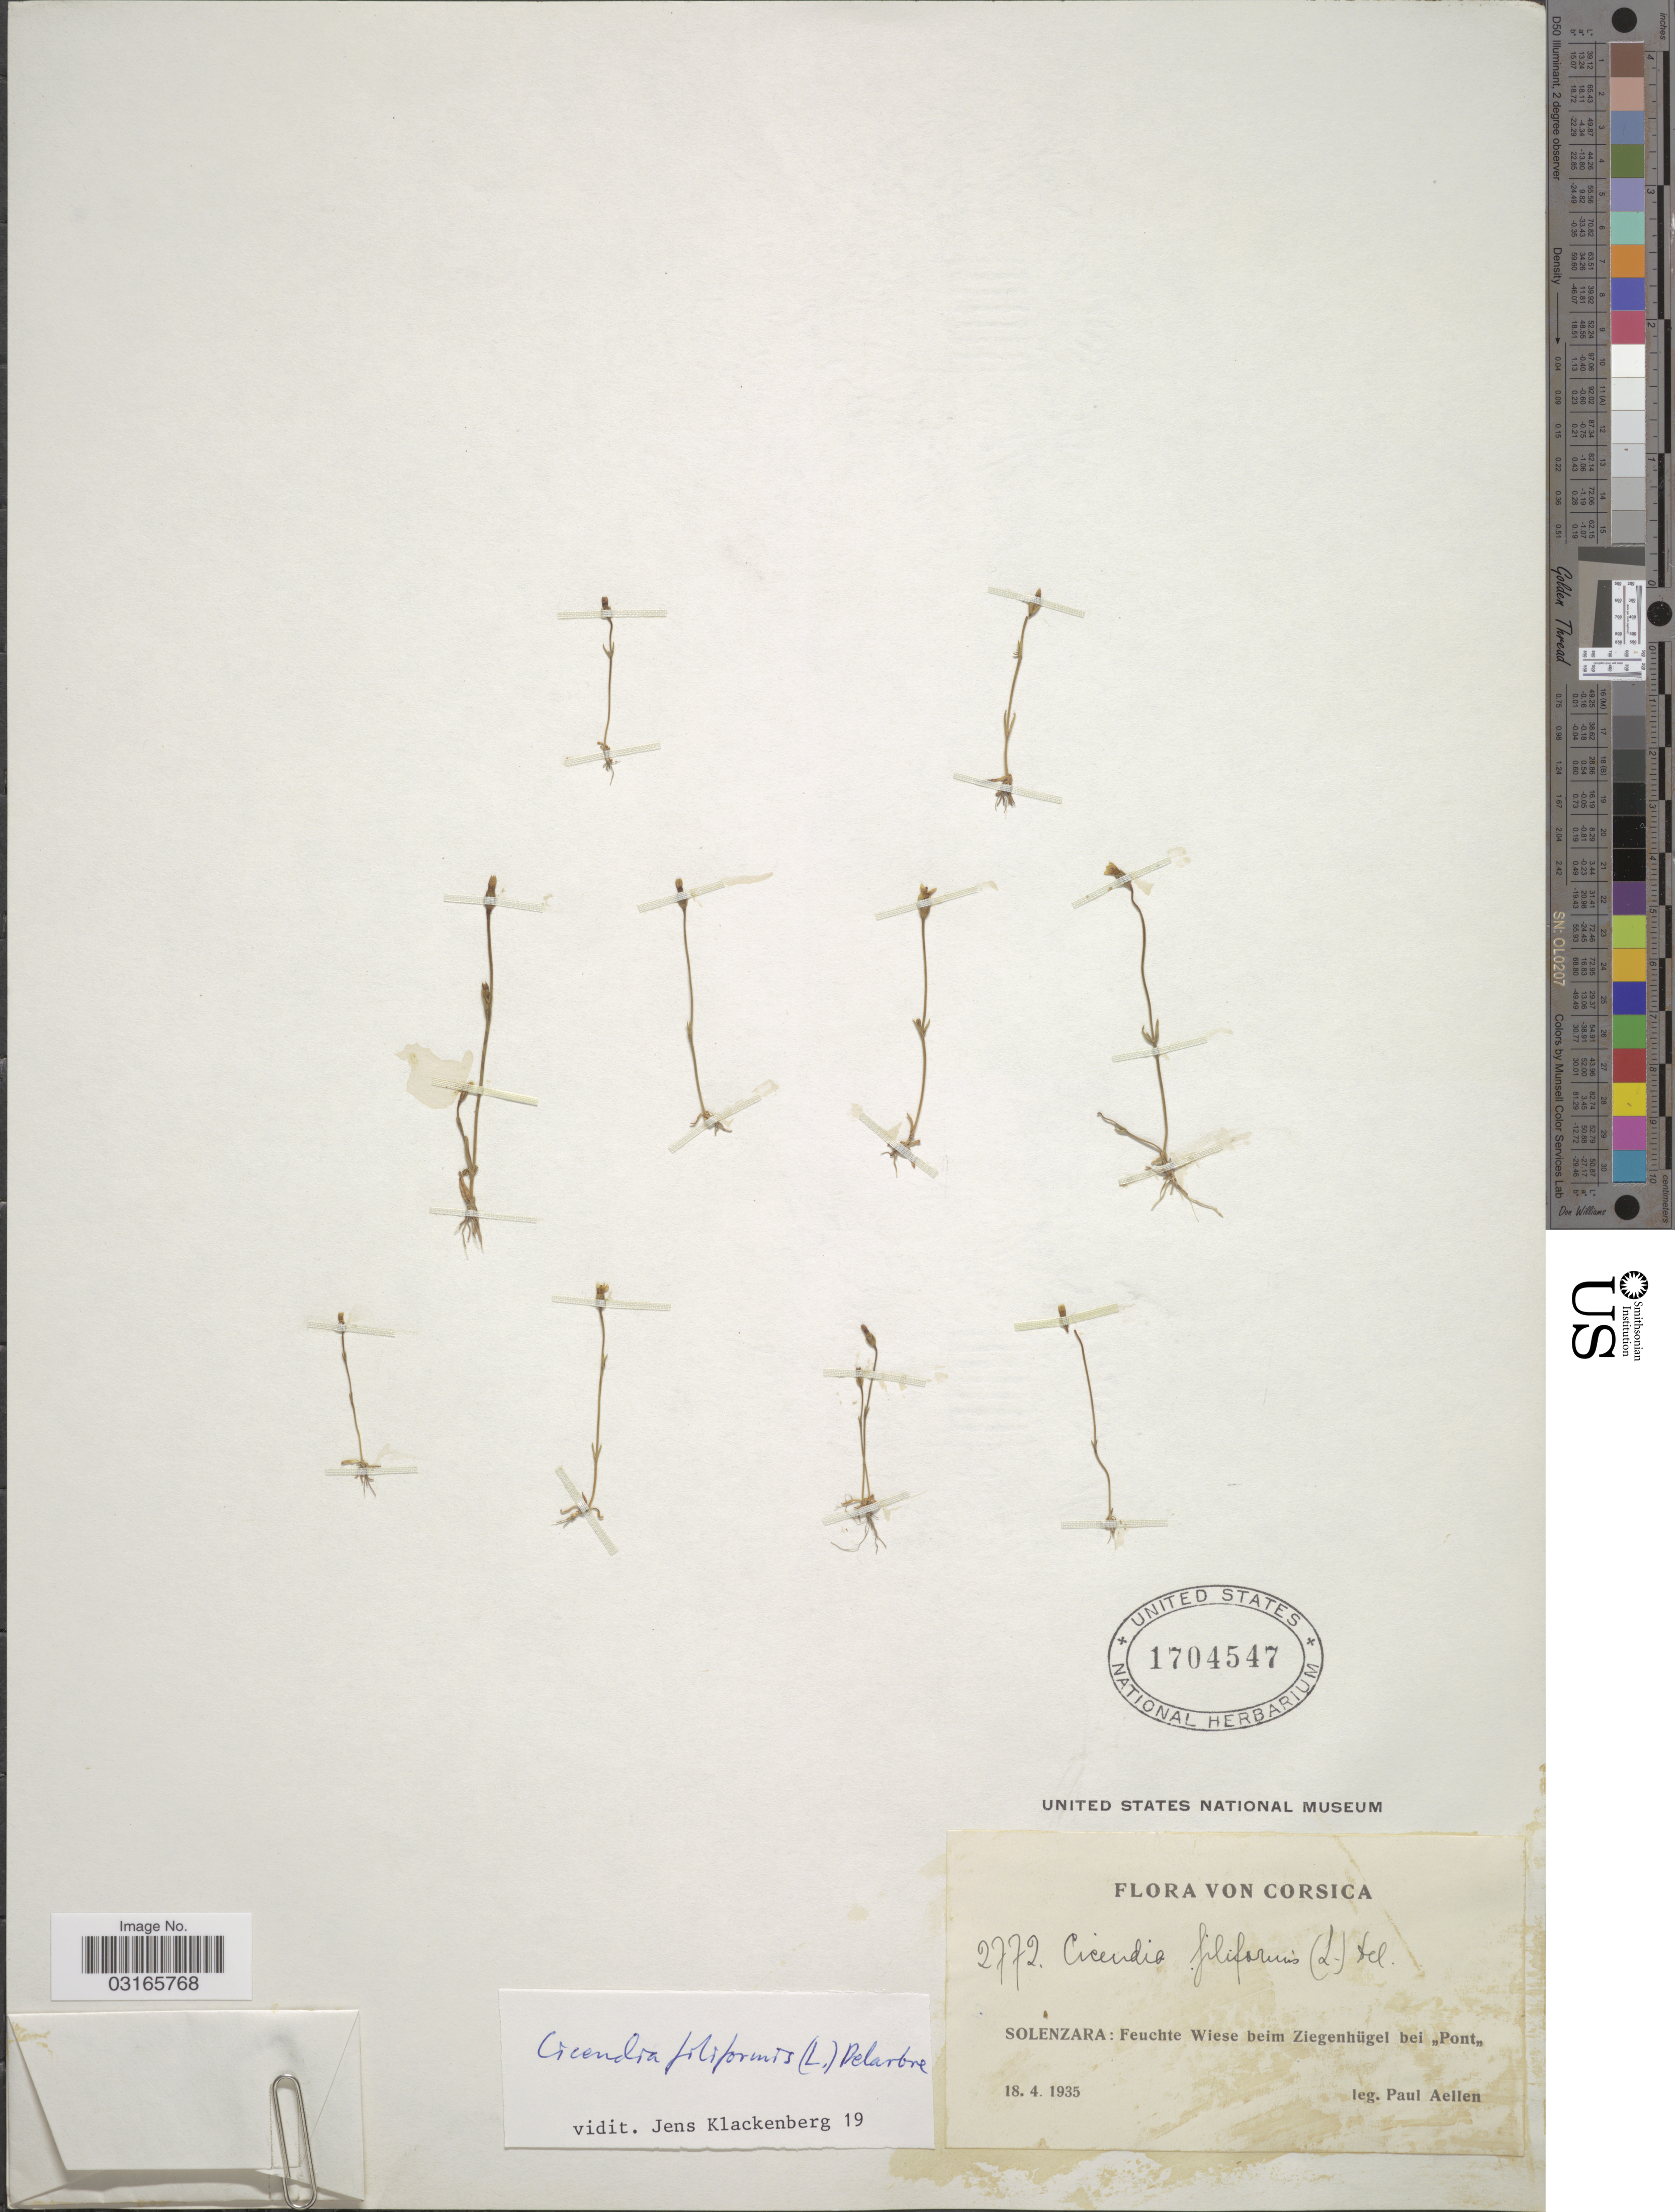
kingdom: Plantae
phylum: Tracheophyta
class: Magnoliopsida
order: Gentianales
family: Gentianaceae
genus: Cicendia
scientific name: Cicendia filiformis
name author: (L.) Delarbre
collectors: P. Aellen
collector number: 2772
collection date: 1935-04-18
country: France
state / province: Corsica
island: Corse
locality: Solenzara: Feuchte Wiese beim Ziegenhügel bei "Pont".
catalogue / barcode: US 1704547